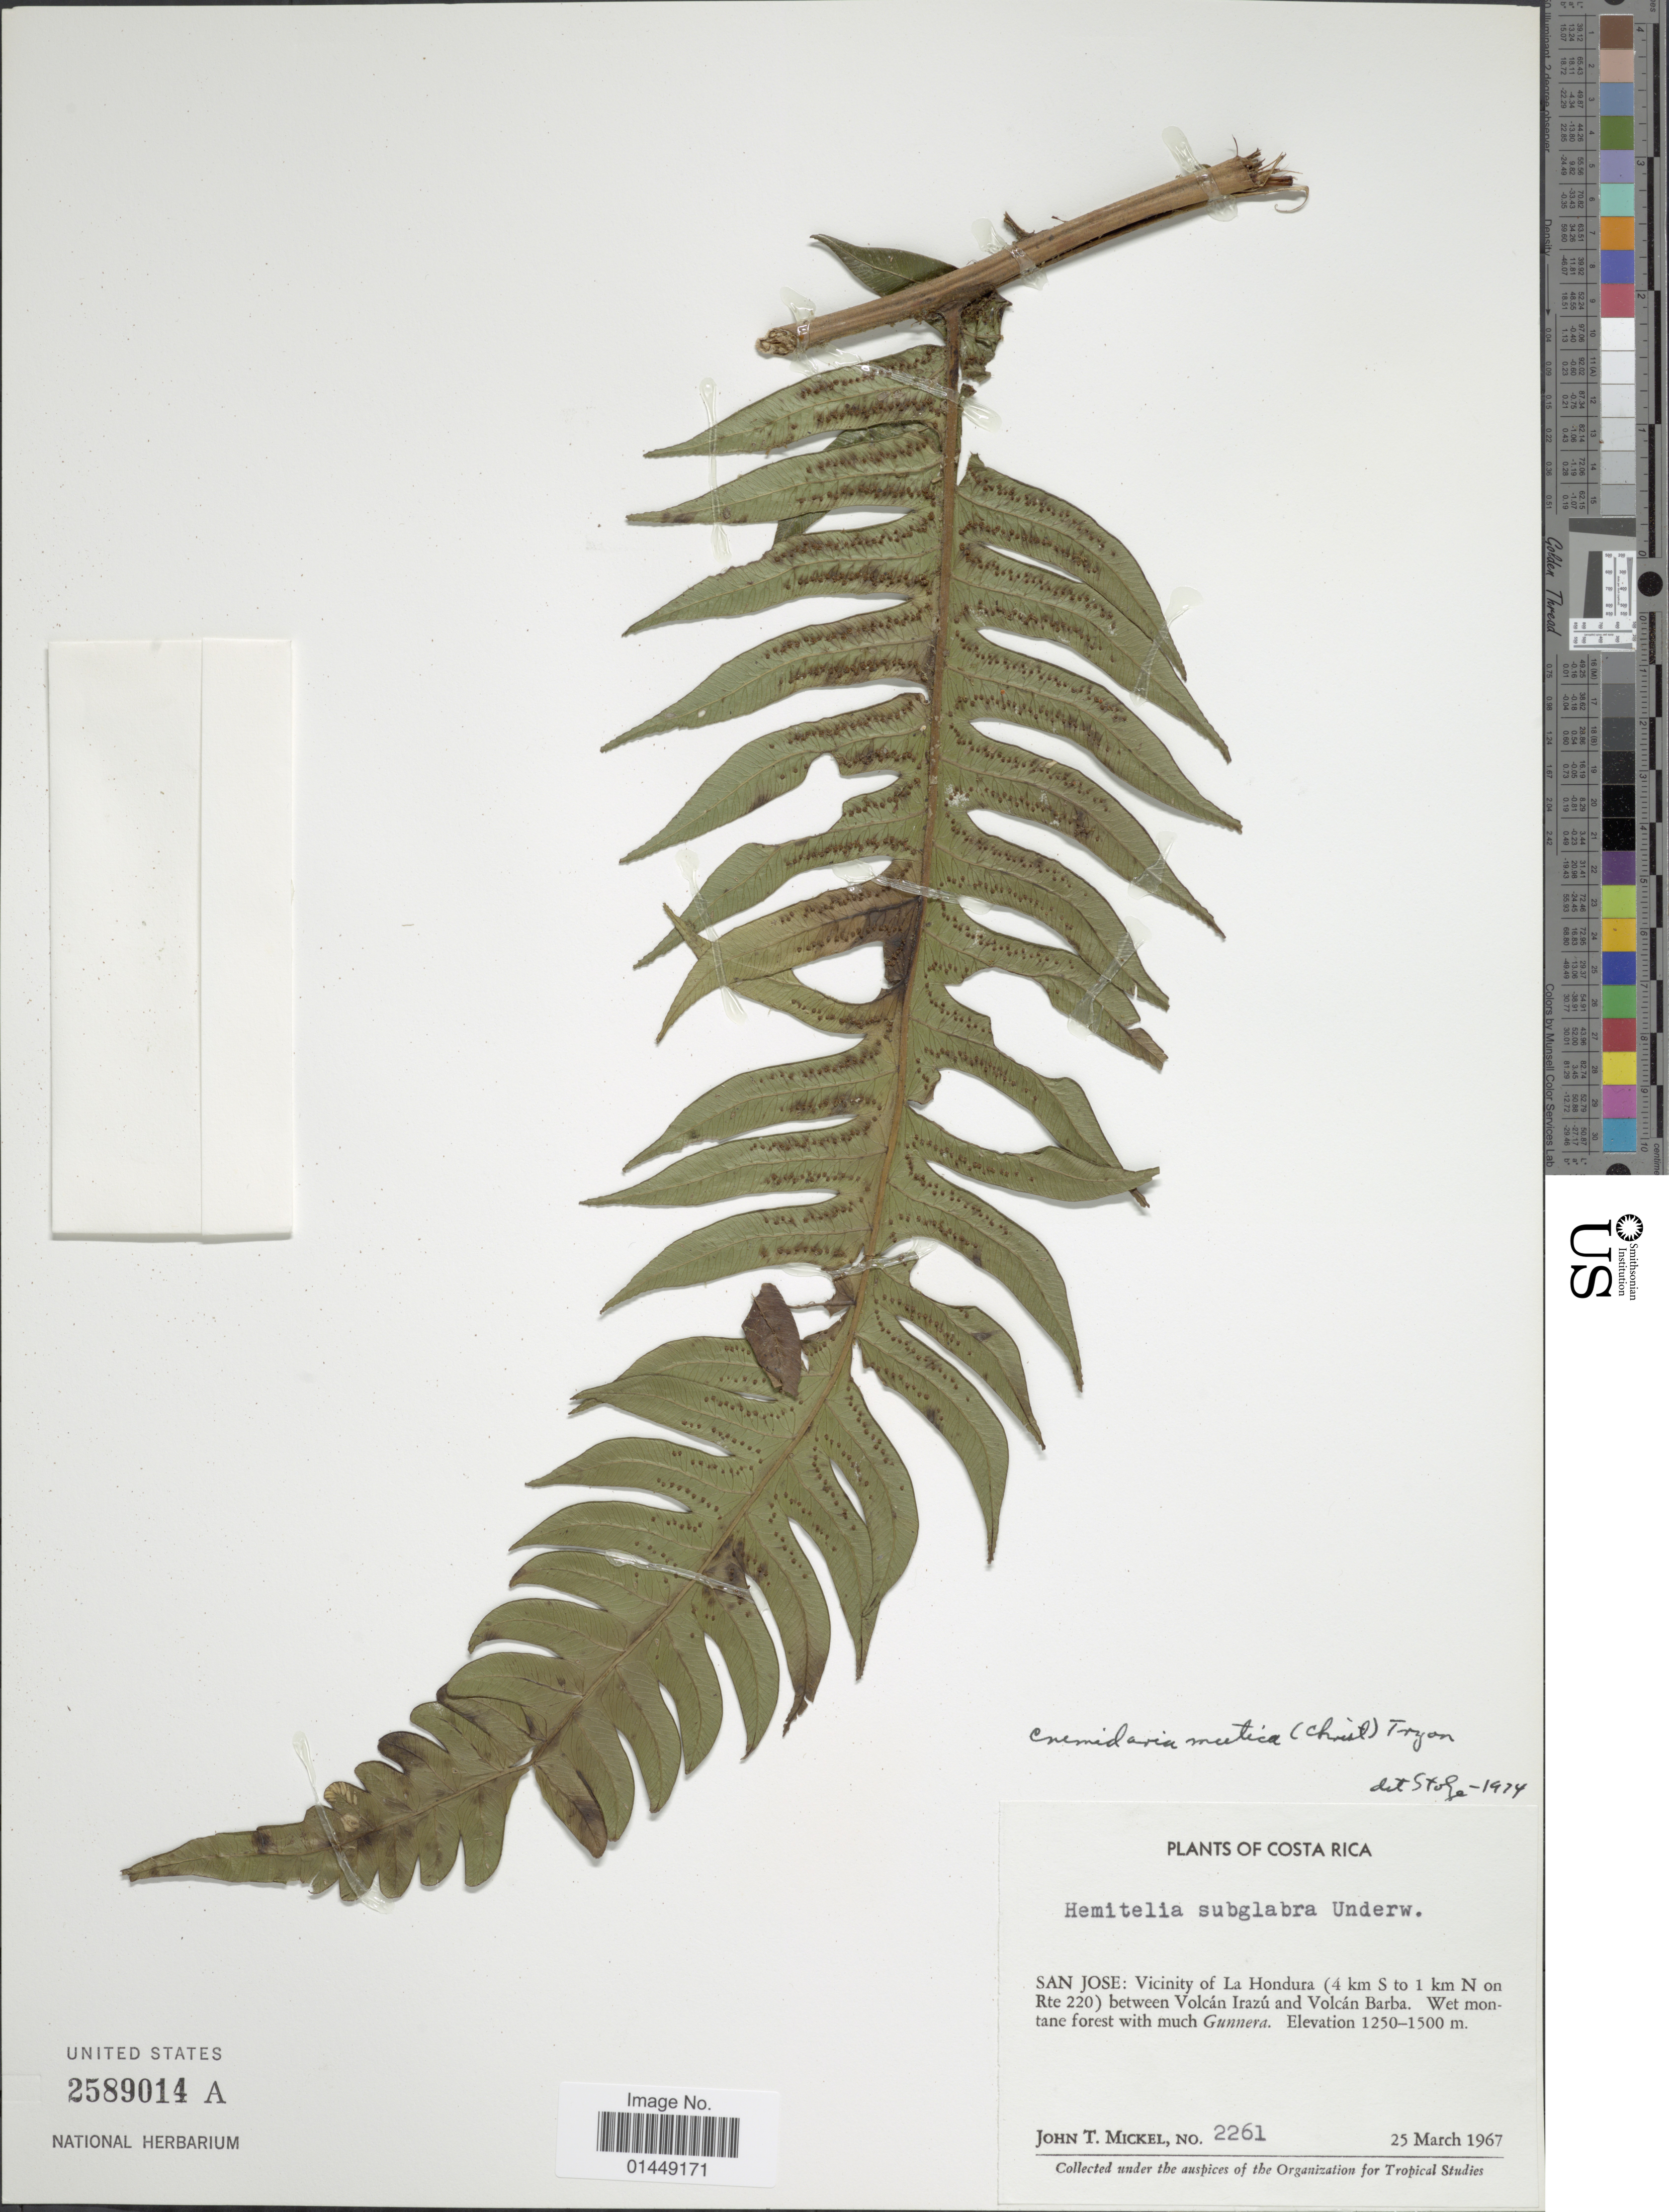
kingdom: Plantae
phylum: Tracheophyta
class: Polypodiopsida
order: Cyatheales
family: Cyatheaceae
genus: Cyathea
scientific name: Cyathea mutica var. mutica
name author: (Christ) Domin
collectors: J. T. Mickel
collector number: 2261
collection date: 1967-03-25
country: Costa Rica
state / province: San José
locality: San Jose: Vicinity of La Hondura (4 km S to 1 km N on Rte 220( between Volcán Irazú and Volcán Barba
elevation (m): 1250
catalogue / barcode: US 2589014A